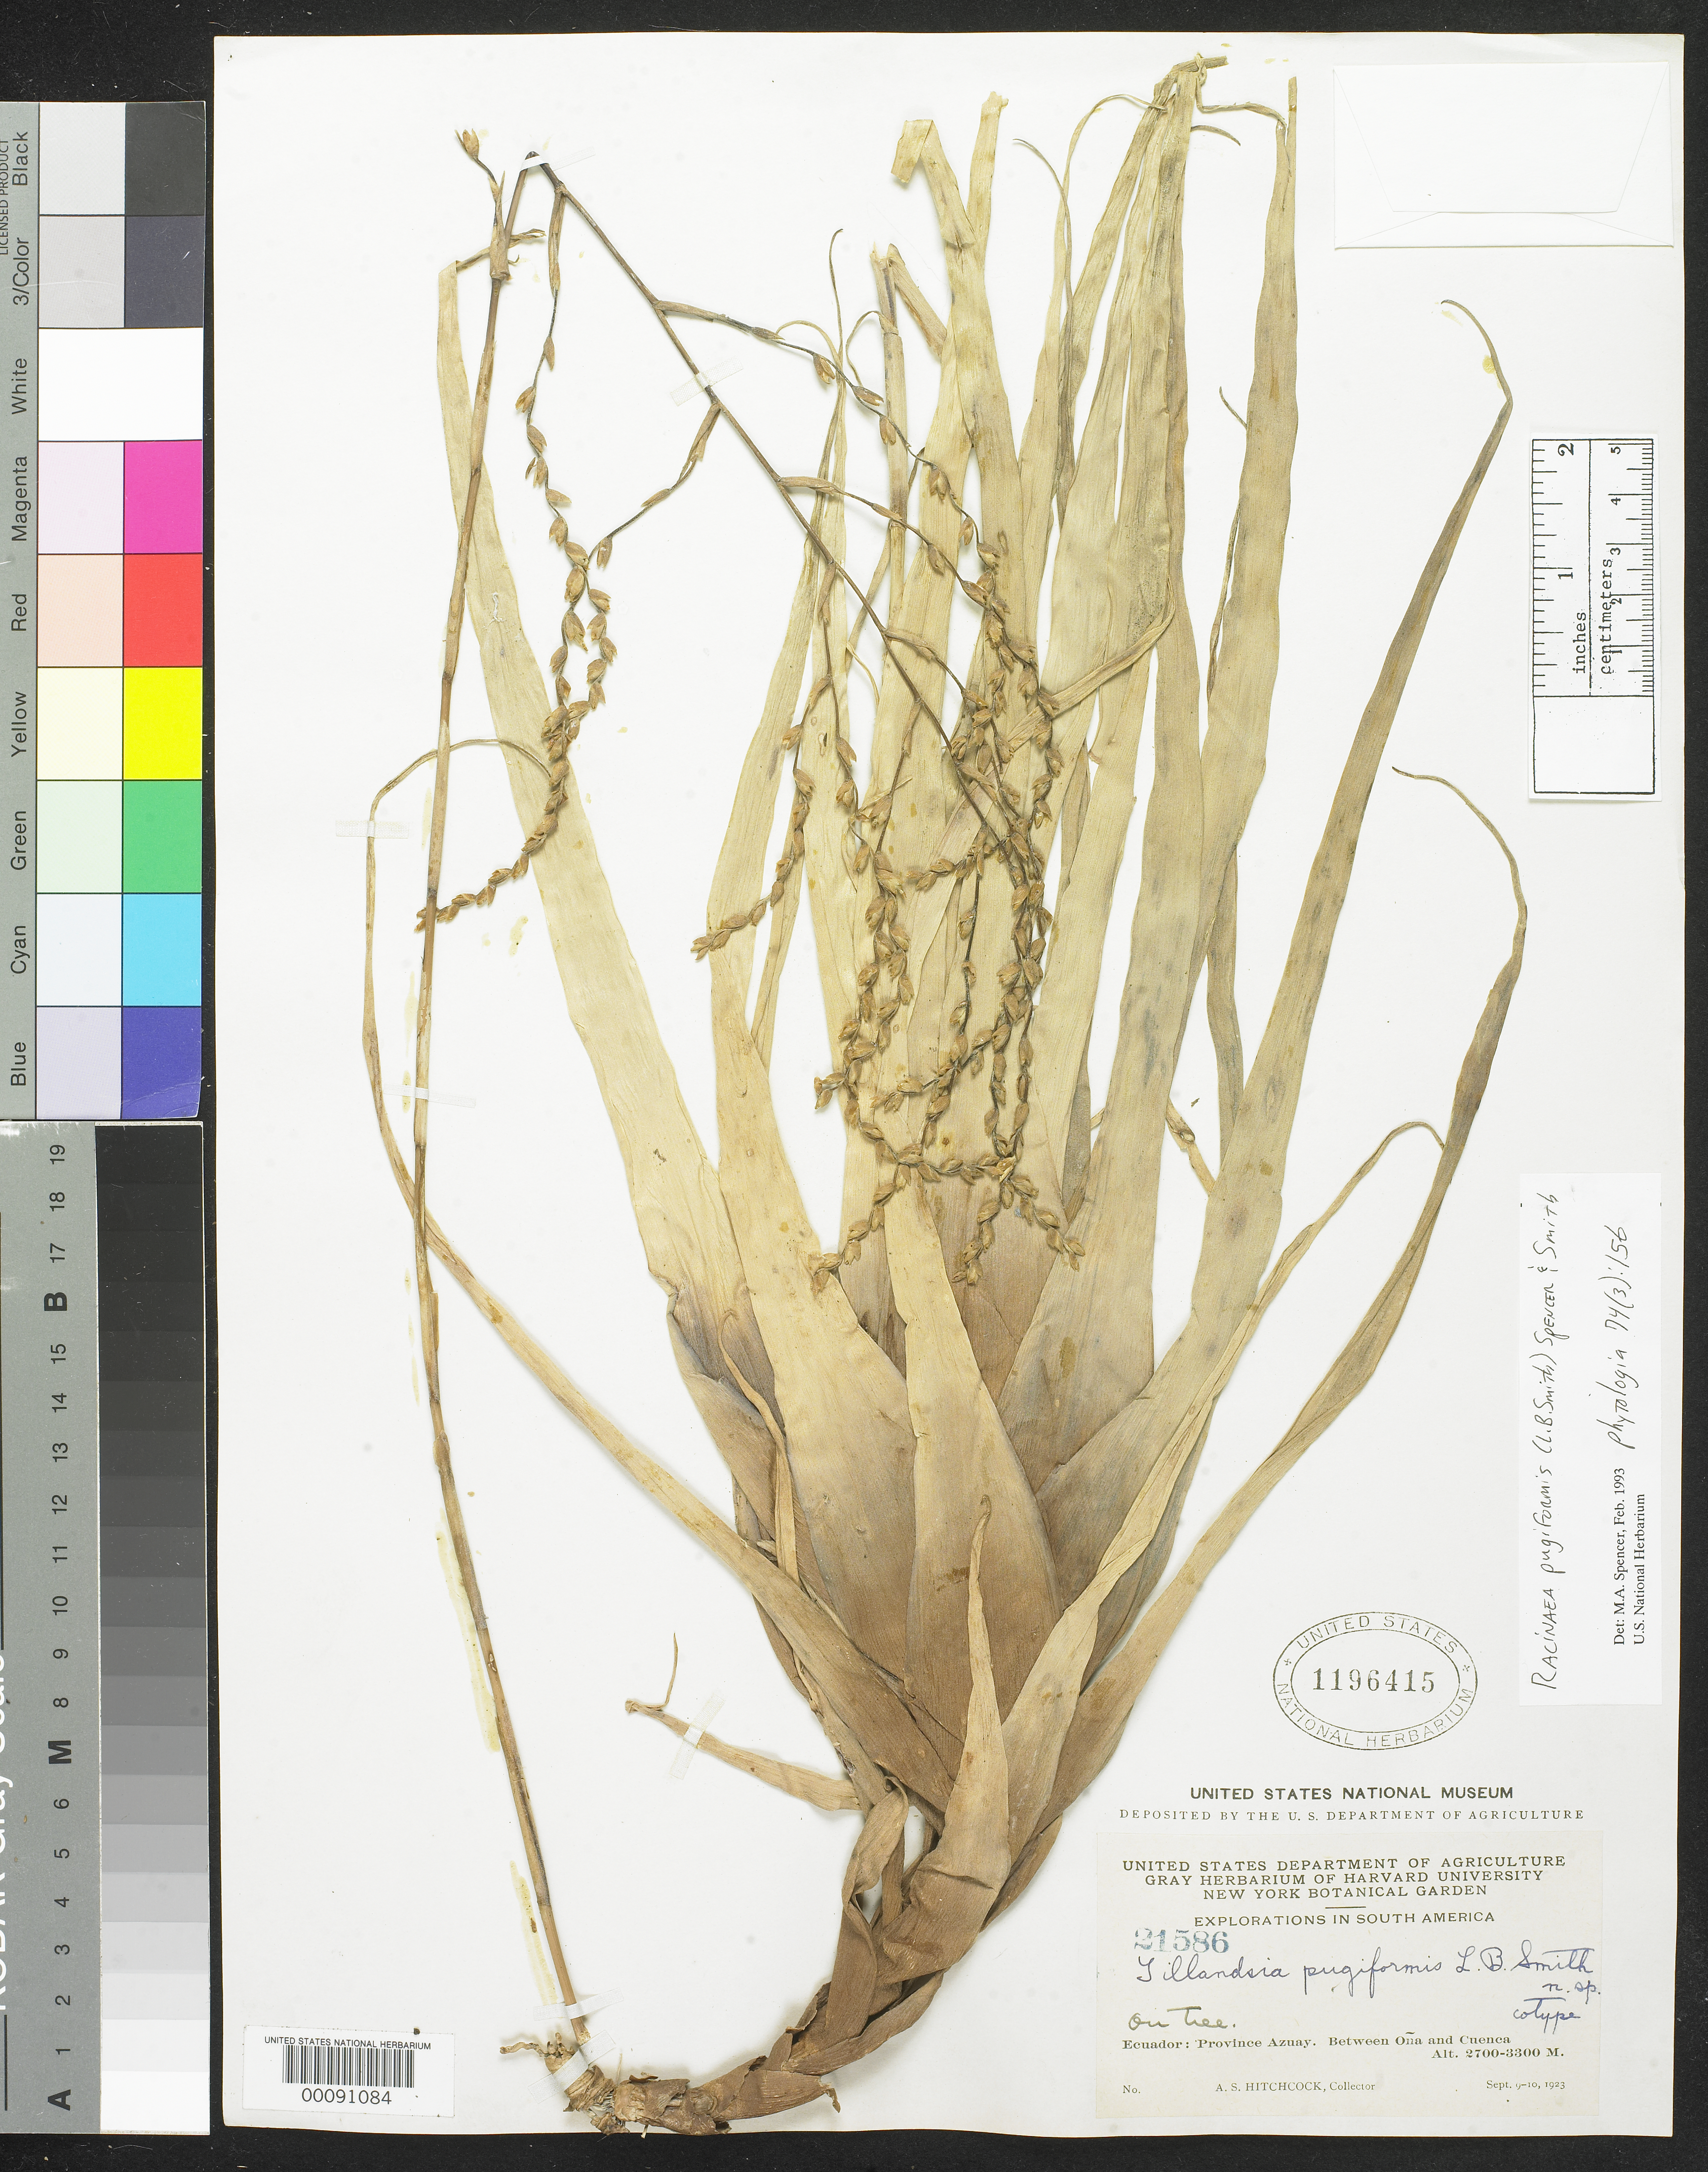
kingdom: Plantae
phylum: Tracheophyta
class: Liliopsida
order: Poales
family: Bromeliaceae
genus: Tillandsia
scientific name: Tillandsia pugiformis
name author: L.B. Sm.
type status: Isotype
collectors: A. S. Hitchcock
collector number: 21586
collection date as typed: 09 Sep 1923 to 10 Sep 1923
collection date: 1923-09-09/1923-09-10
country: Ecuador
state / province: Azuay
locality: Between Ona and Cuenca.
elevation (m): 2700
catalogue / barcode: US 1196415